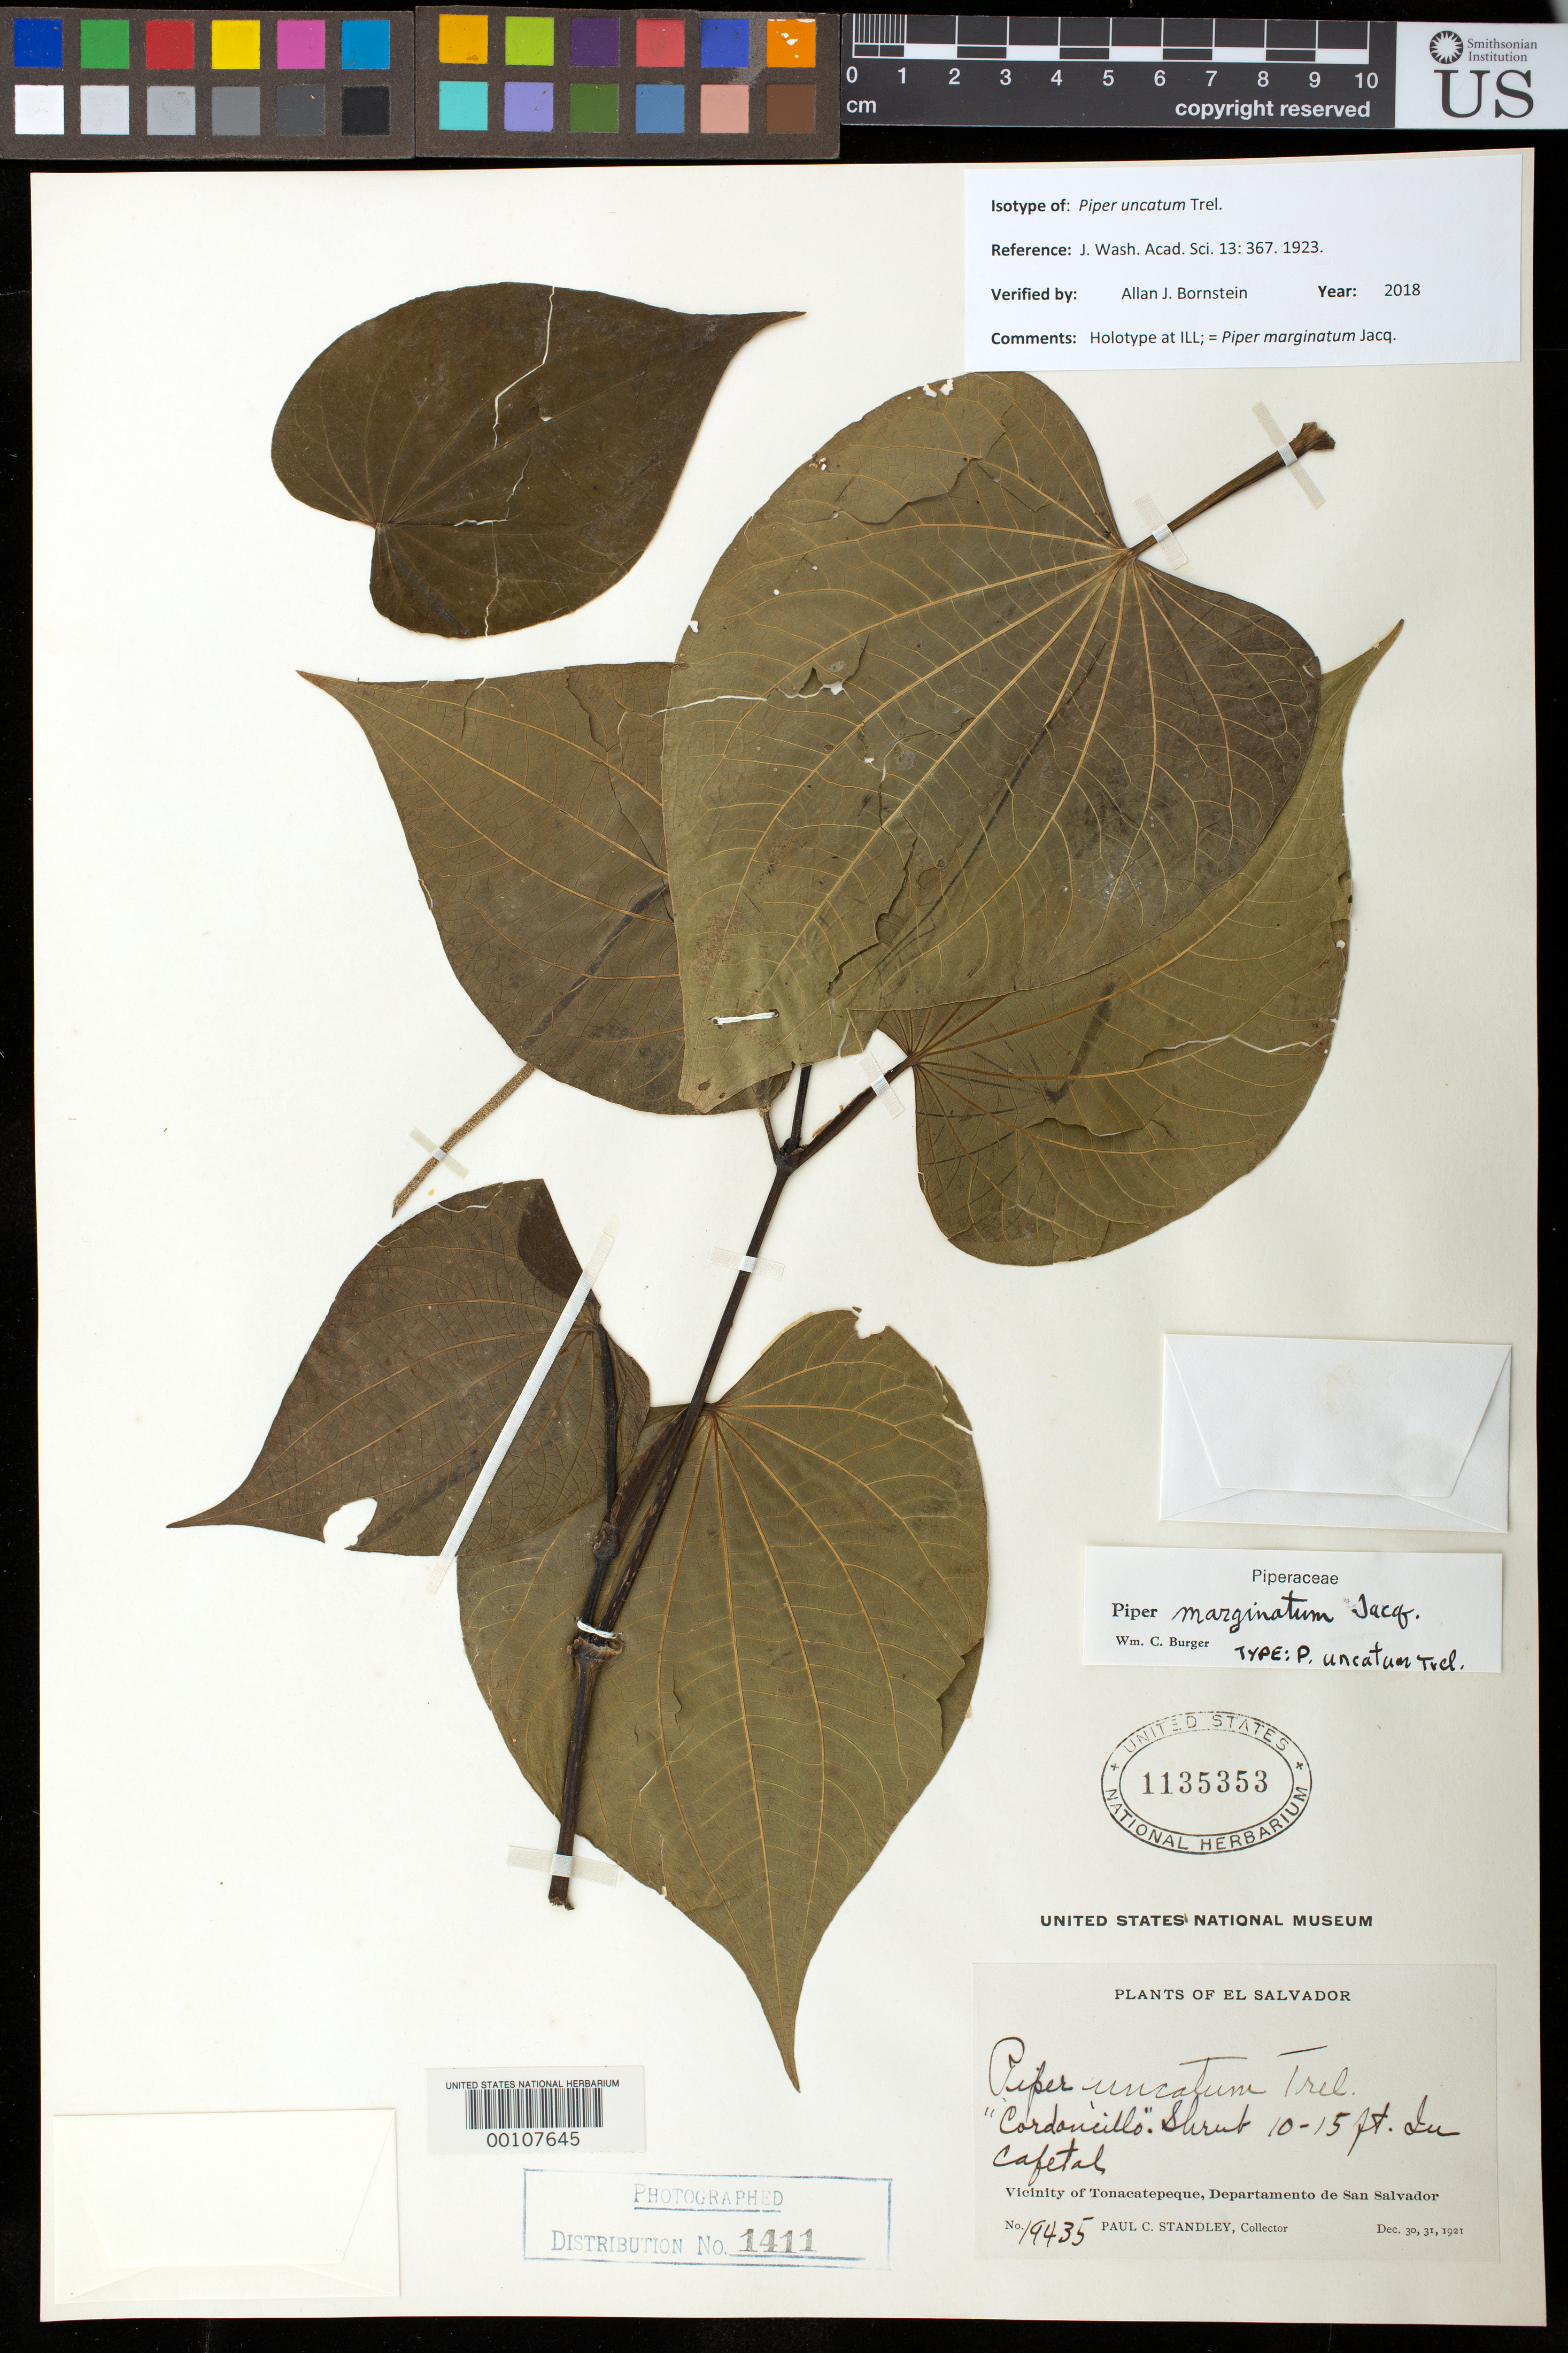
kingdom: Plantae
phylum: Tracheophyta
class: Magnoliopsida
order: Piperales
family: Piperaceae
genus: Piper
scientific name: Piper uncatum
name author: Trel.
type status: Isotype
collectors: P. C. Standley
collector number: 19435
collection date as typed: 30 Dec 1921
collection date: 1921-12-30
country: El Salvador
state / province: San Salvador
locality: Tonacatepeque.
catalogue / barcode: US 1135353